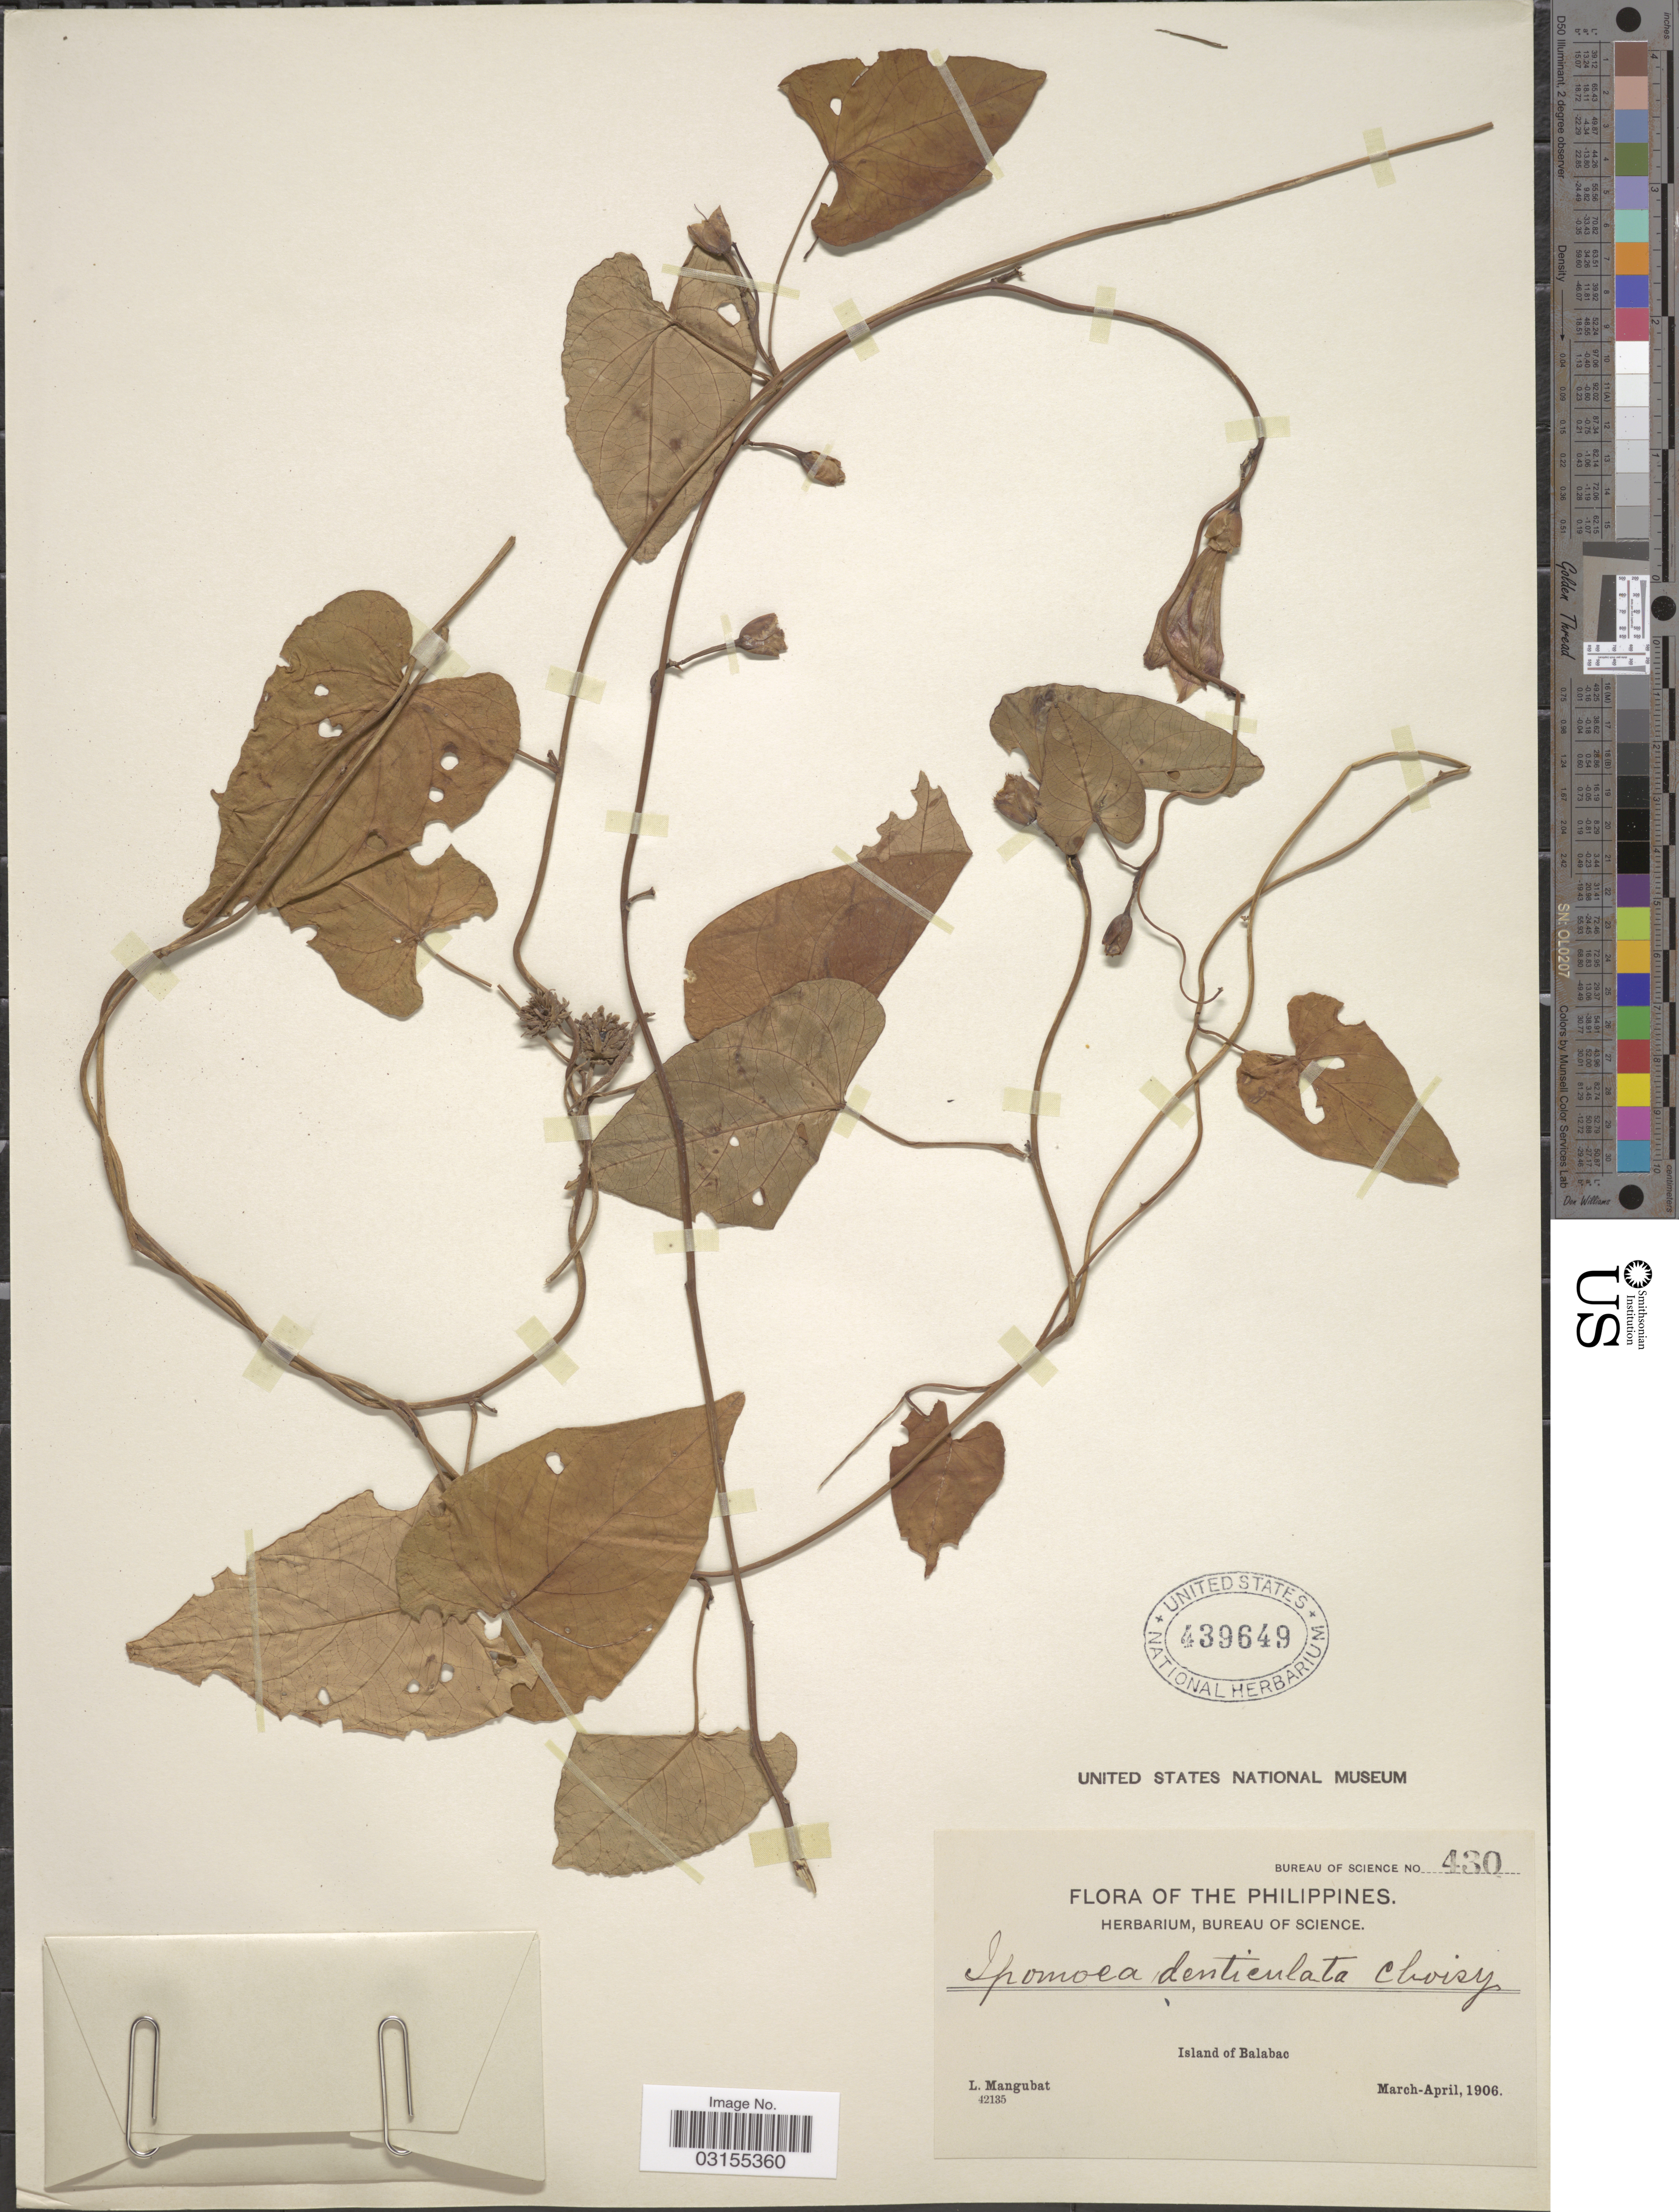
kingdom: Plantae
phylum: Tracheophyta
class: Magnoliopsida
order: Solanales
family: Convolvulaceae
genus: Ipomoea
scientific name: Ipomoea littoralis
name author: Blume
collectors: L. Mangubat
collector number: Bureau of Science 430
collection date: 1906-03/1906-04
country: Philippines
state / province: Mimaropa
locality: Island of Balabac.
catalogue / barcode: US 439649